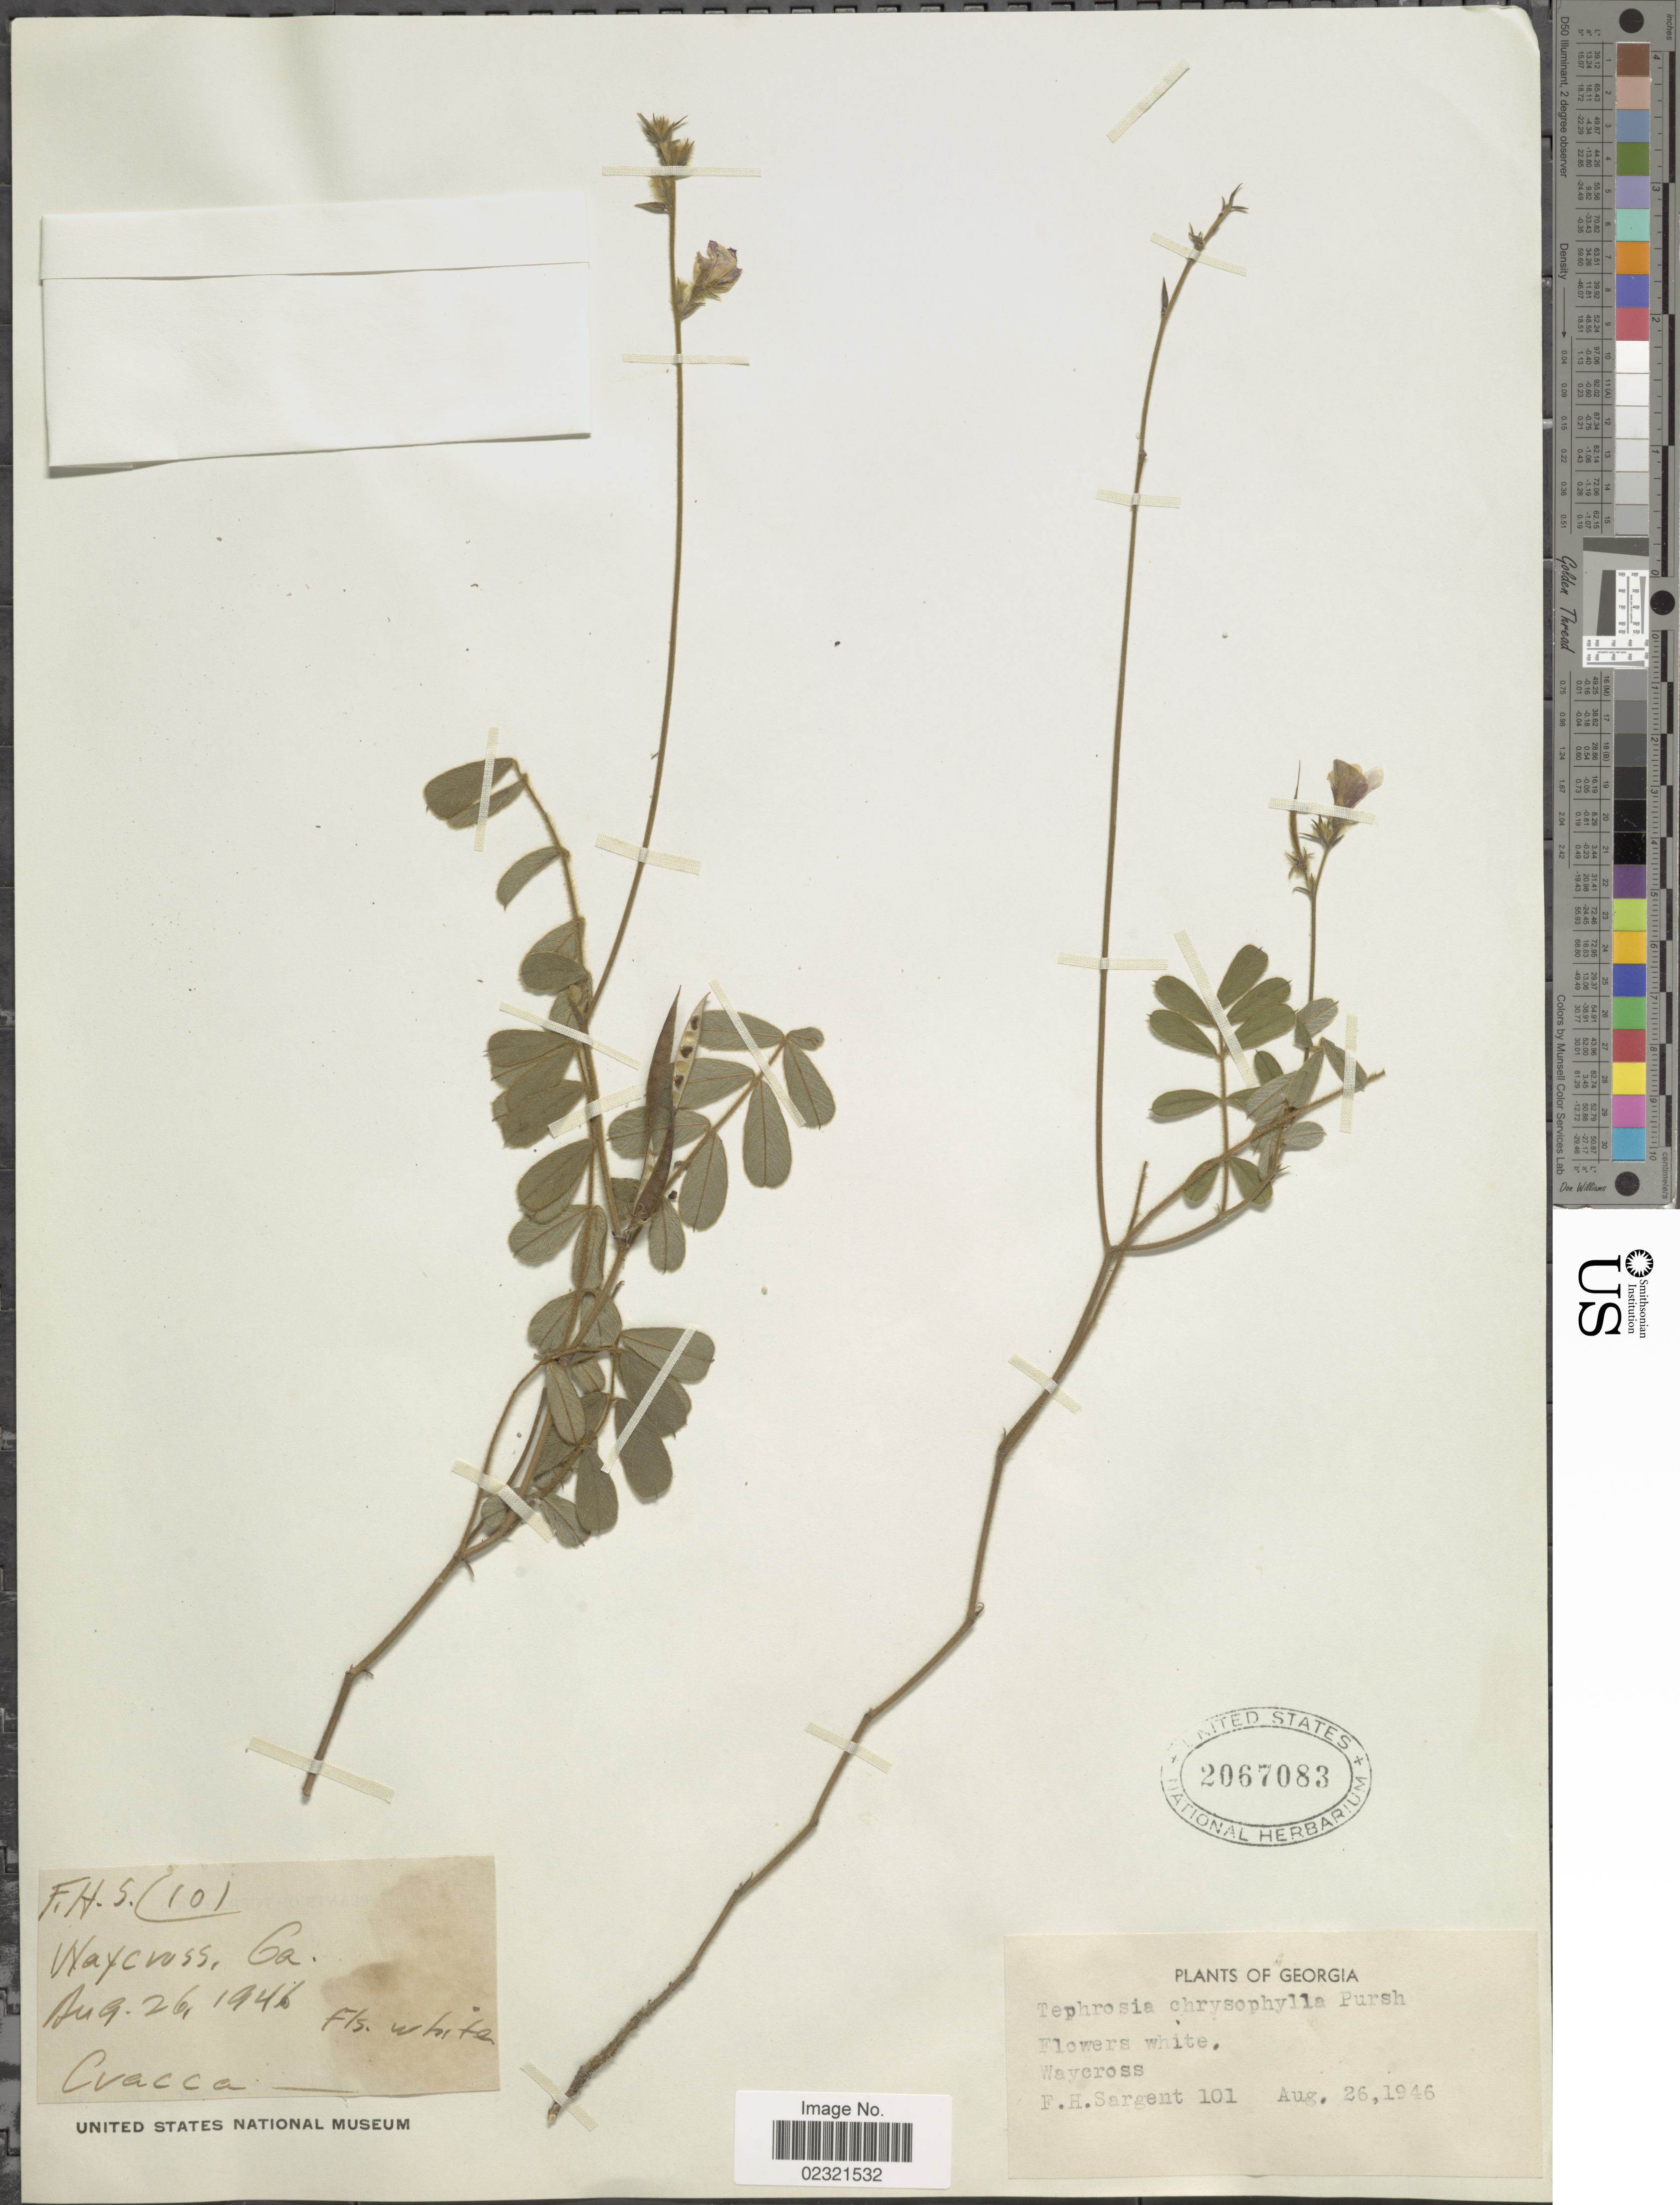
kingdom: Plantae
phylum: Tracheophyta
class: Magnoliopsida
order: Fabales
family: Fabaceae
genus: Tephrosia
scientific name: Tephrosia chrysophylla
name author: Pursh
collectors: F. H. Sargent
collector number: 101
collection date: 1946-08-26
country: United States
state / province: Georgia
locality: Waycross, Ga.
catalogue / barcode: US 2067083